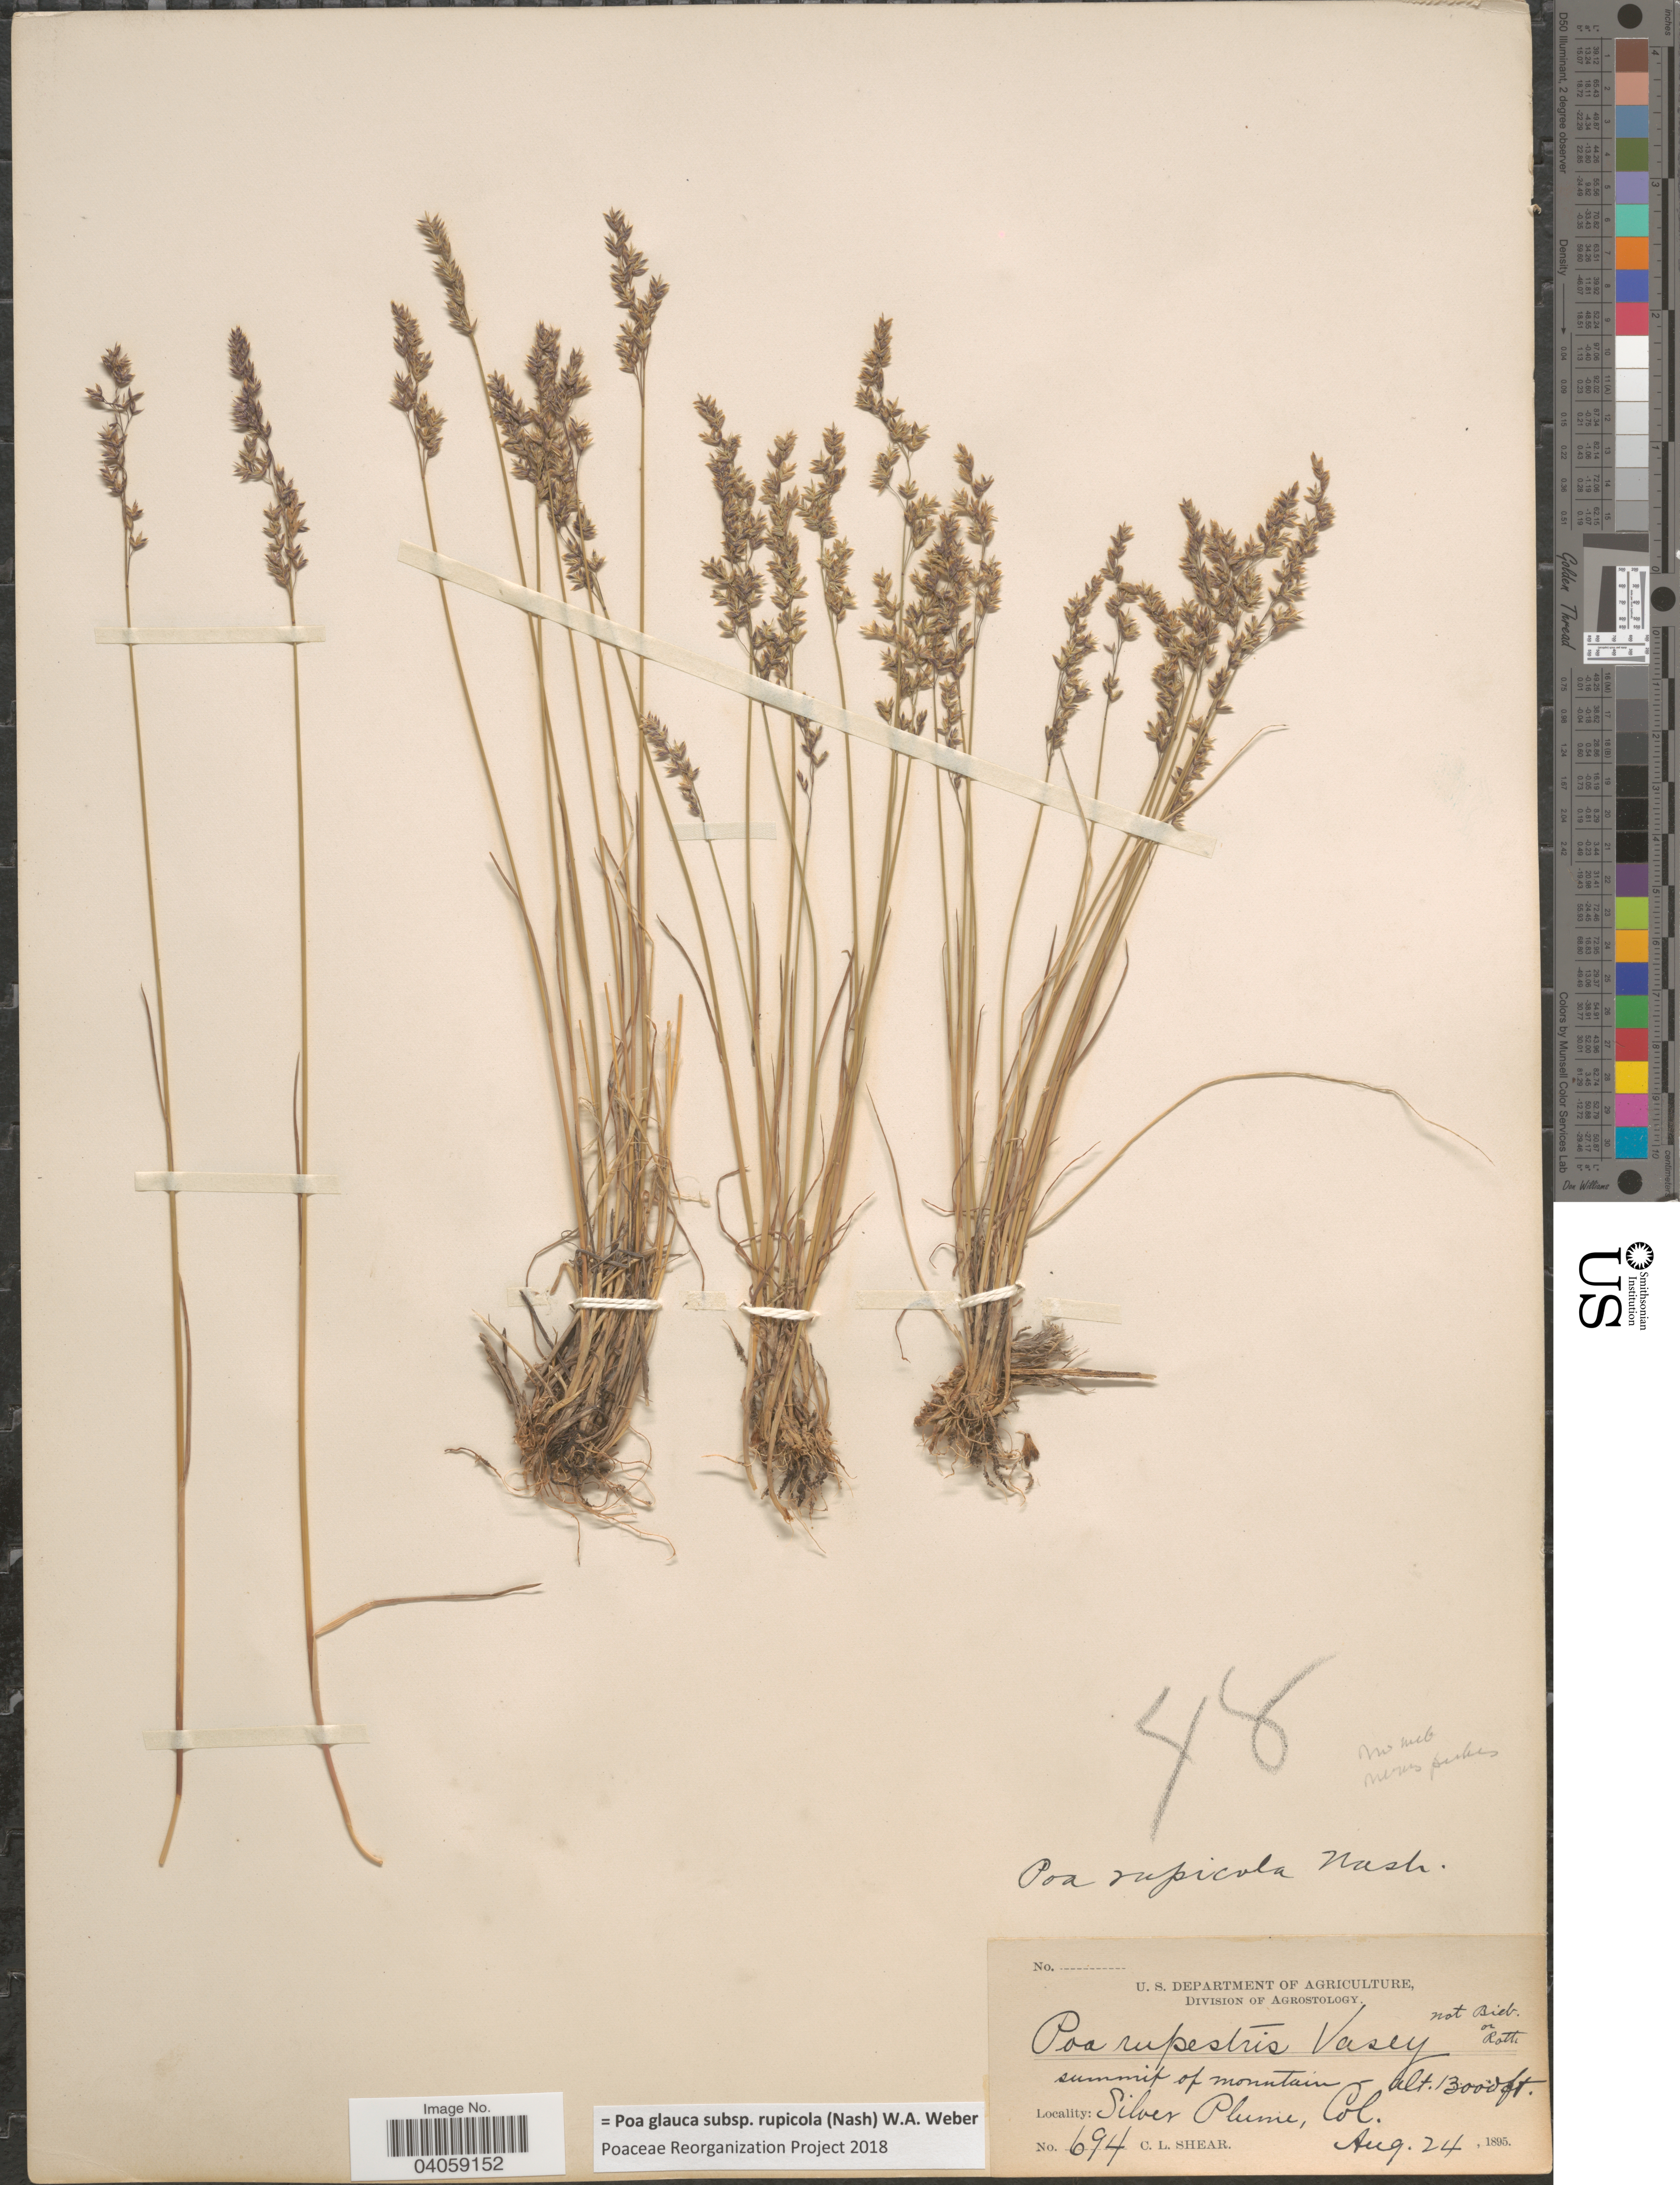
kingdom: Plantae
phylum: Tracheophyta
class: Liliopsida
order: Poales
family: Poaceae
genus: Poa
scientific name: Poa glauca subsp. rupicola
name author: (Nash) W.A. Weber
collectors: C. L. Shear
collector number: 694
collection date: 1895-08-24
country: United States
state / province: Colorado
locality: Summit of mountain. Silver Plume.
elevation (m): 3962